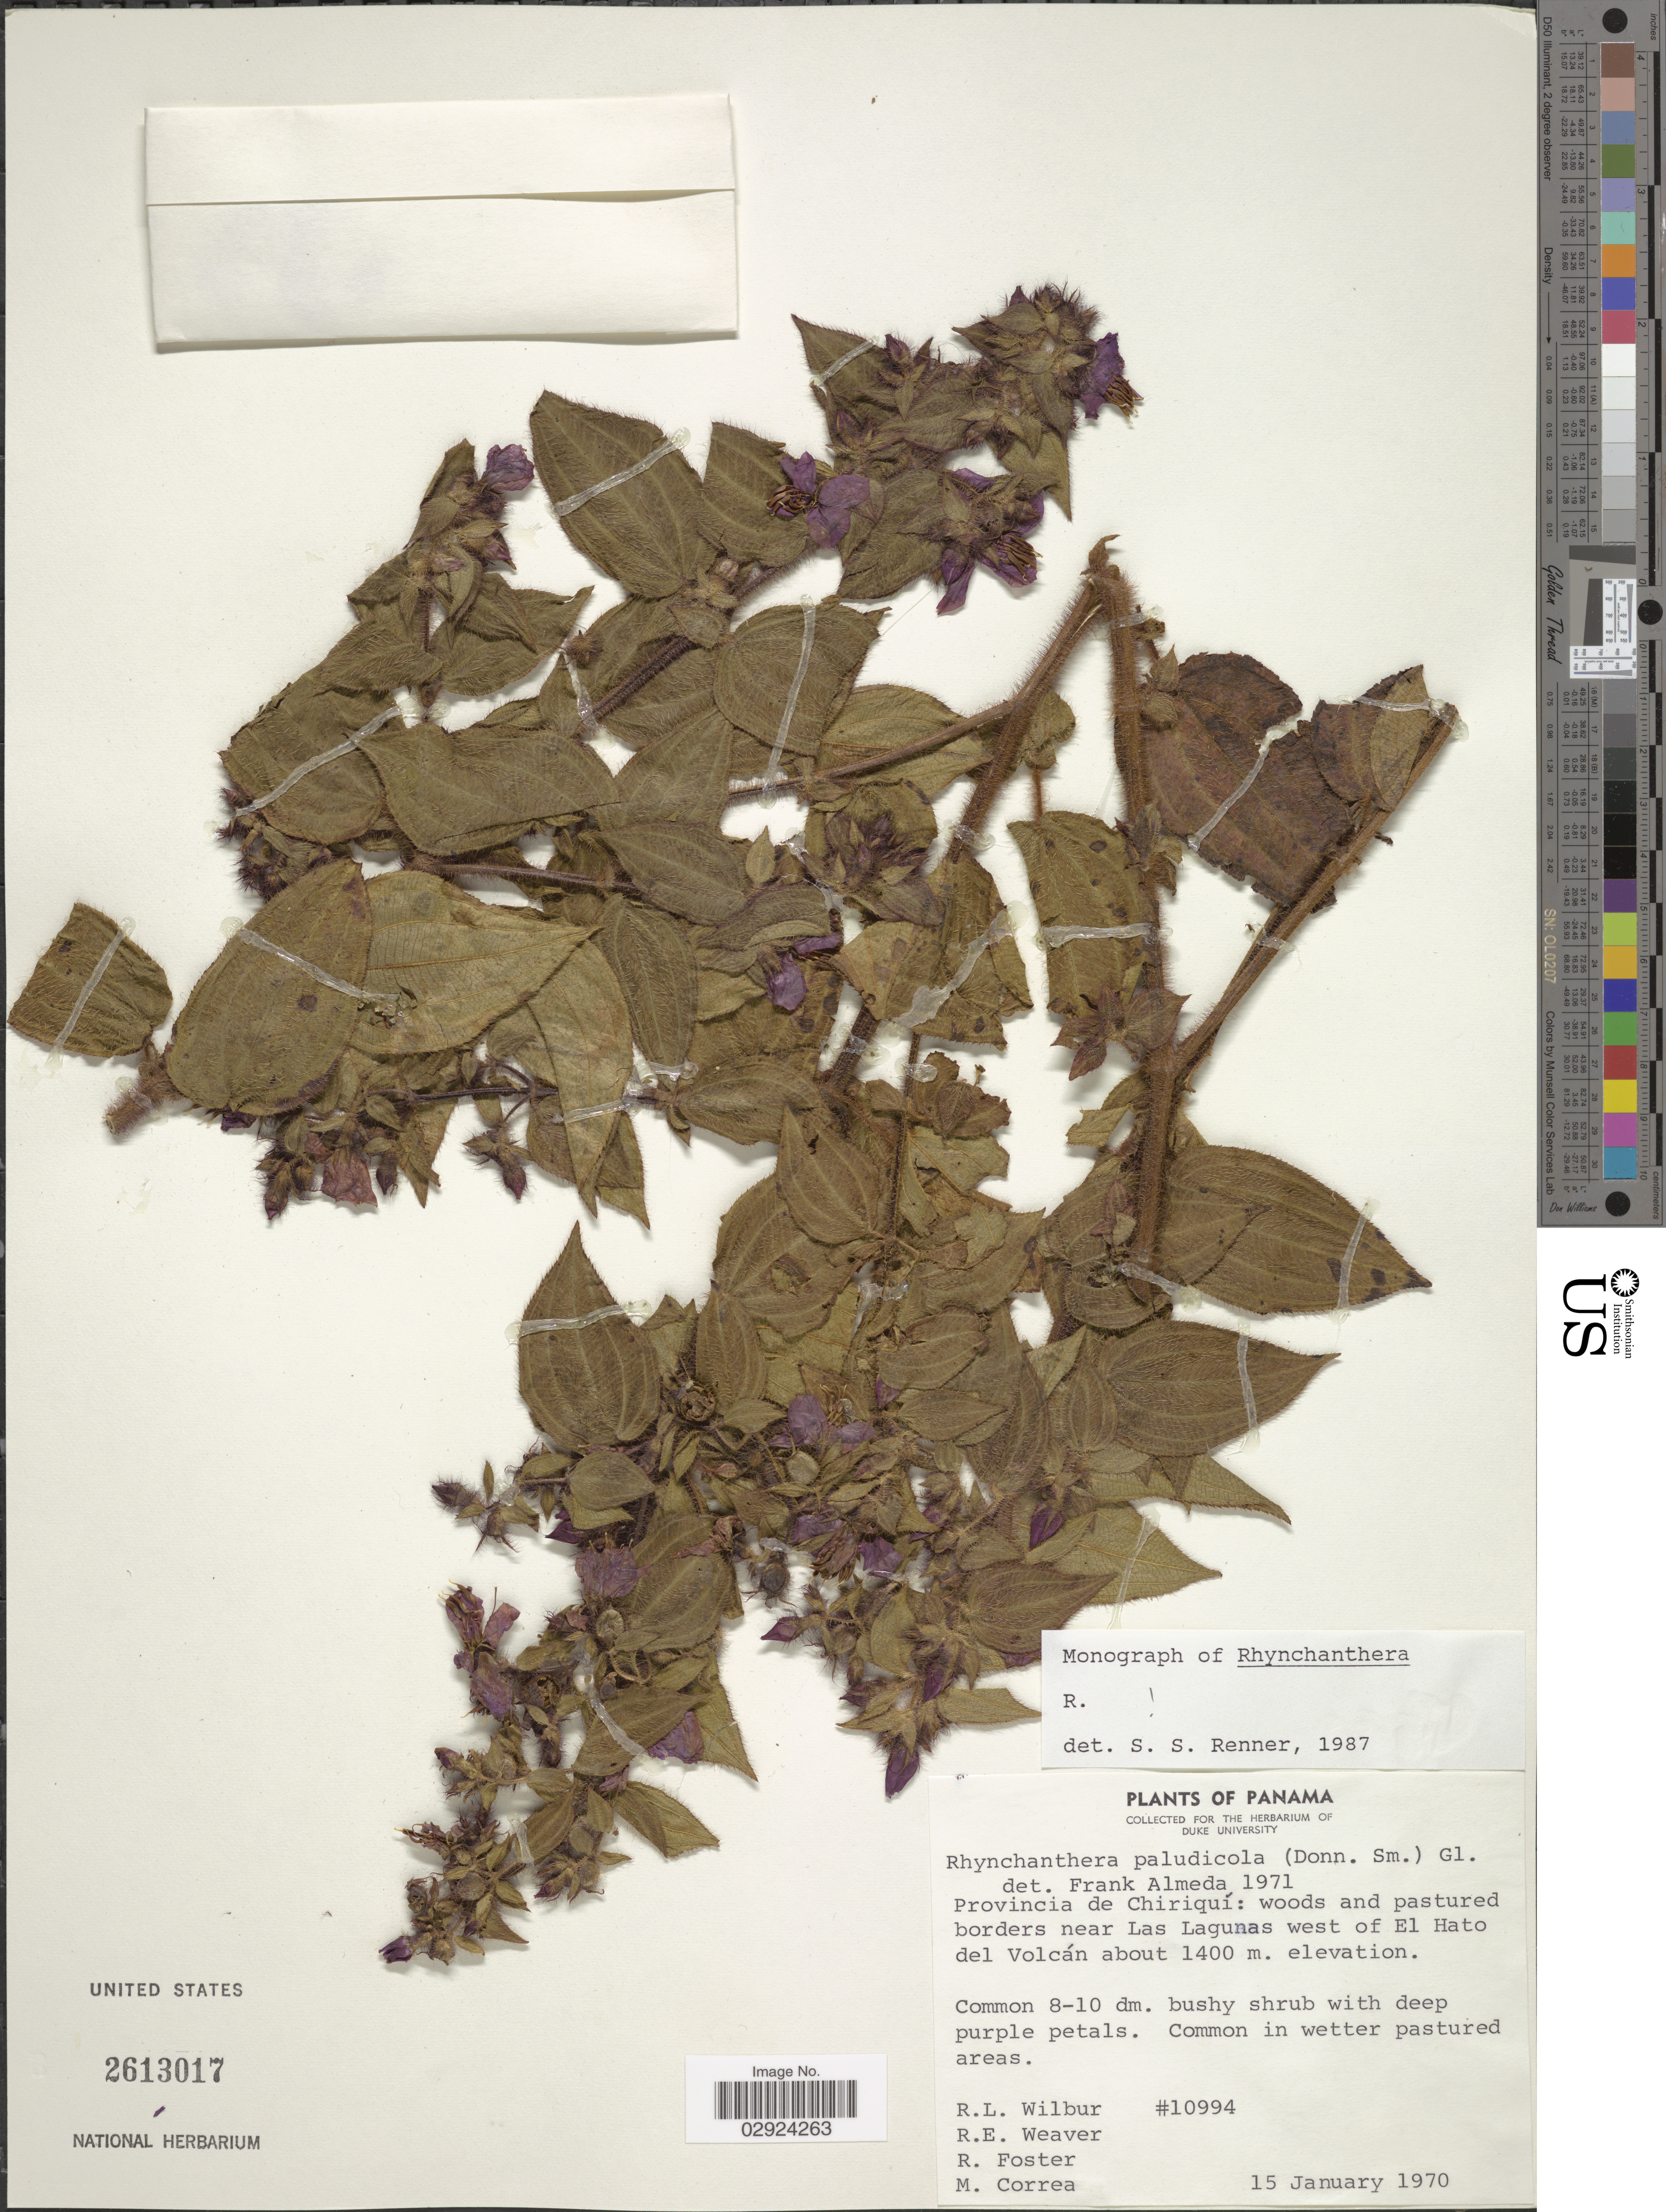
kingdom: Plantae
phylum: Tracheophyta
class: Magnoliopsida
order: Myrtales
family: Melastomataceae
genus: Rhynchanthera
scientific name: Rhynchanthera paludicola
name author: (Donn. Sm.) Gleason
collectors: R. L. Wilbur, R. E. Weaver, R. Foster & M. Correa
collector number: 10994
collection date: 1970-01-15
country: Panama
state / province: Chiriqui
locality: Provincia de Chiriquí: woods and pastured borders near Las Lagunas west of El Hato del Volcán.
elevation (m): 1400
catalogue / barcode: US 2613017